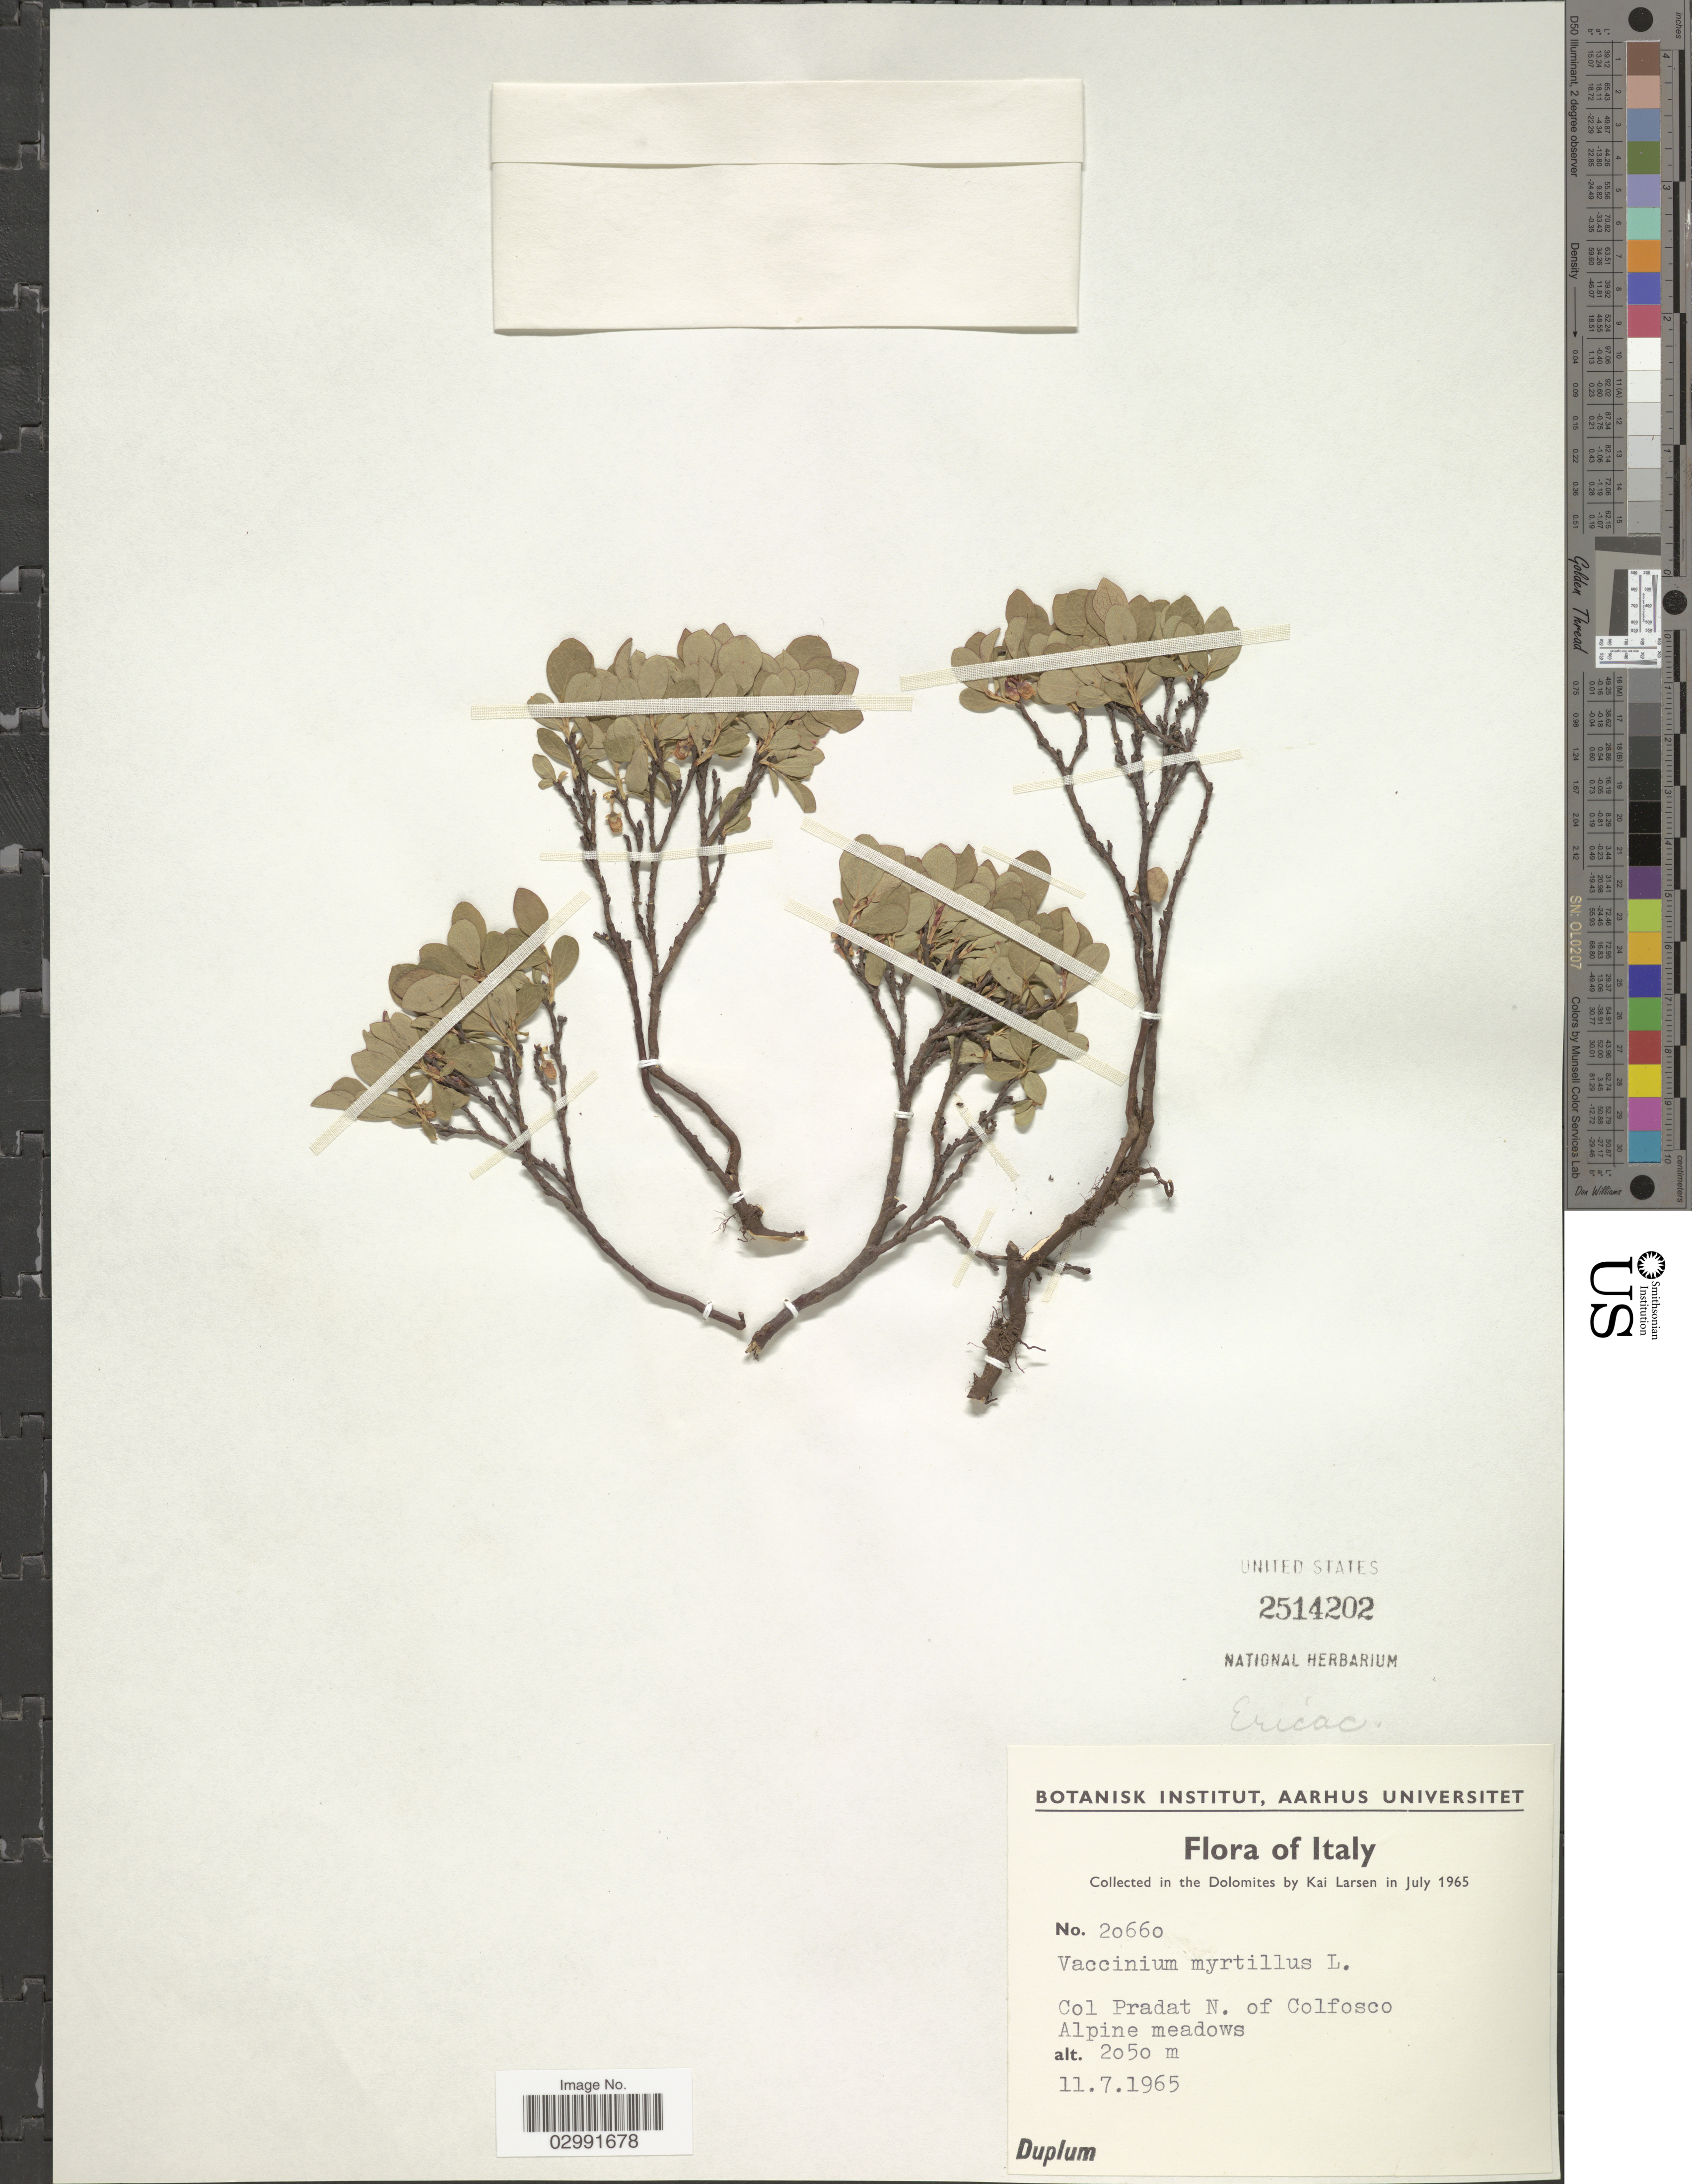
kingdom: Plantae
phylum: Tracheophyta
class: Magnoliopsida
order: Ericales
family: Ericaceae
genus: Vaccinium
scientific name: Vaccinium myrtillus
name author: L.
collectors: K. Larsen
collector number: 20660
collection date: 1965-07-11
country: Italy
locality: Dolomites. Col Pradat N. of Colfosco Alpine meadows.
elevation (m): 2050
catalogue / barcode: US 2514202